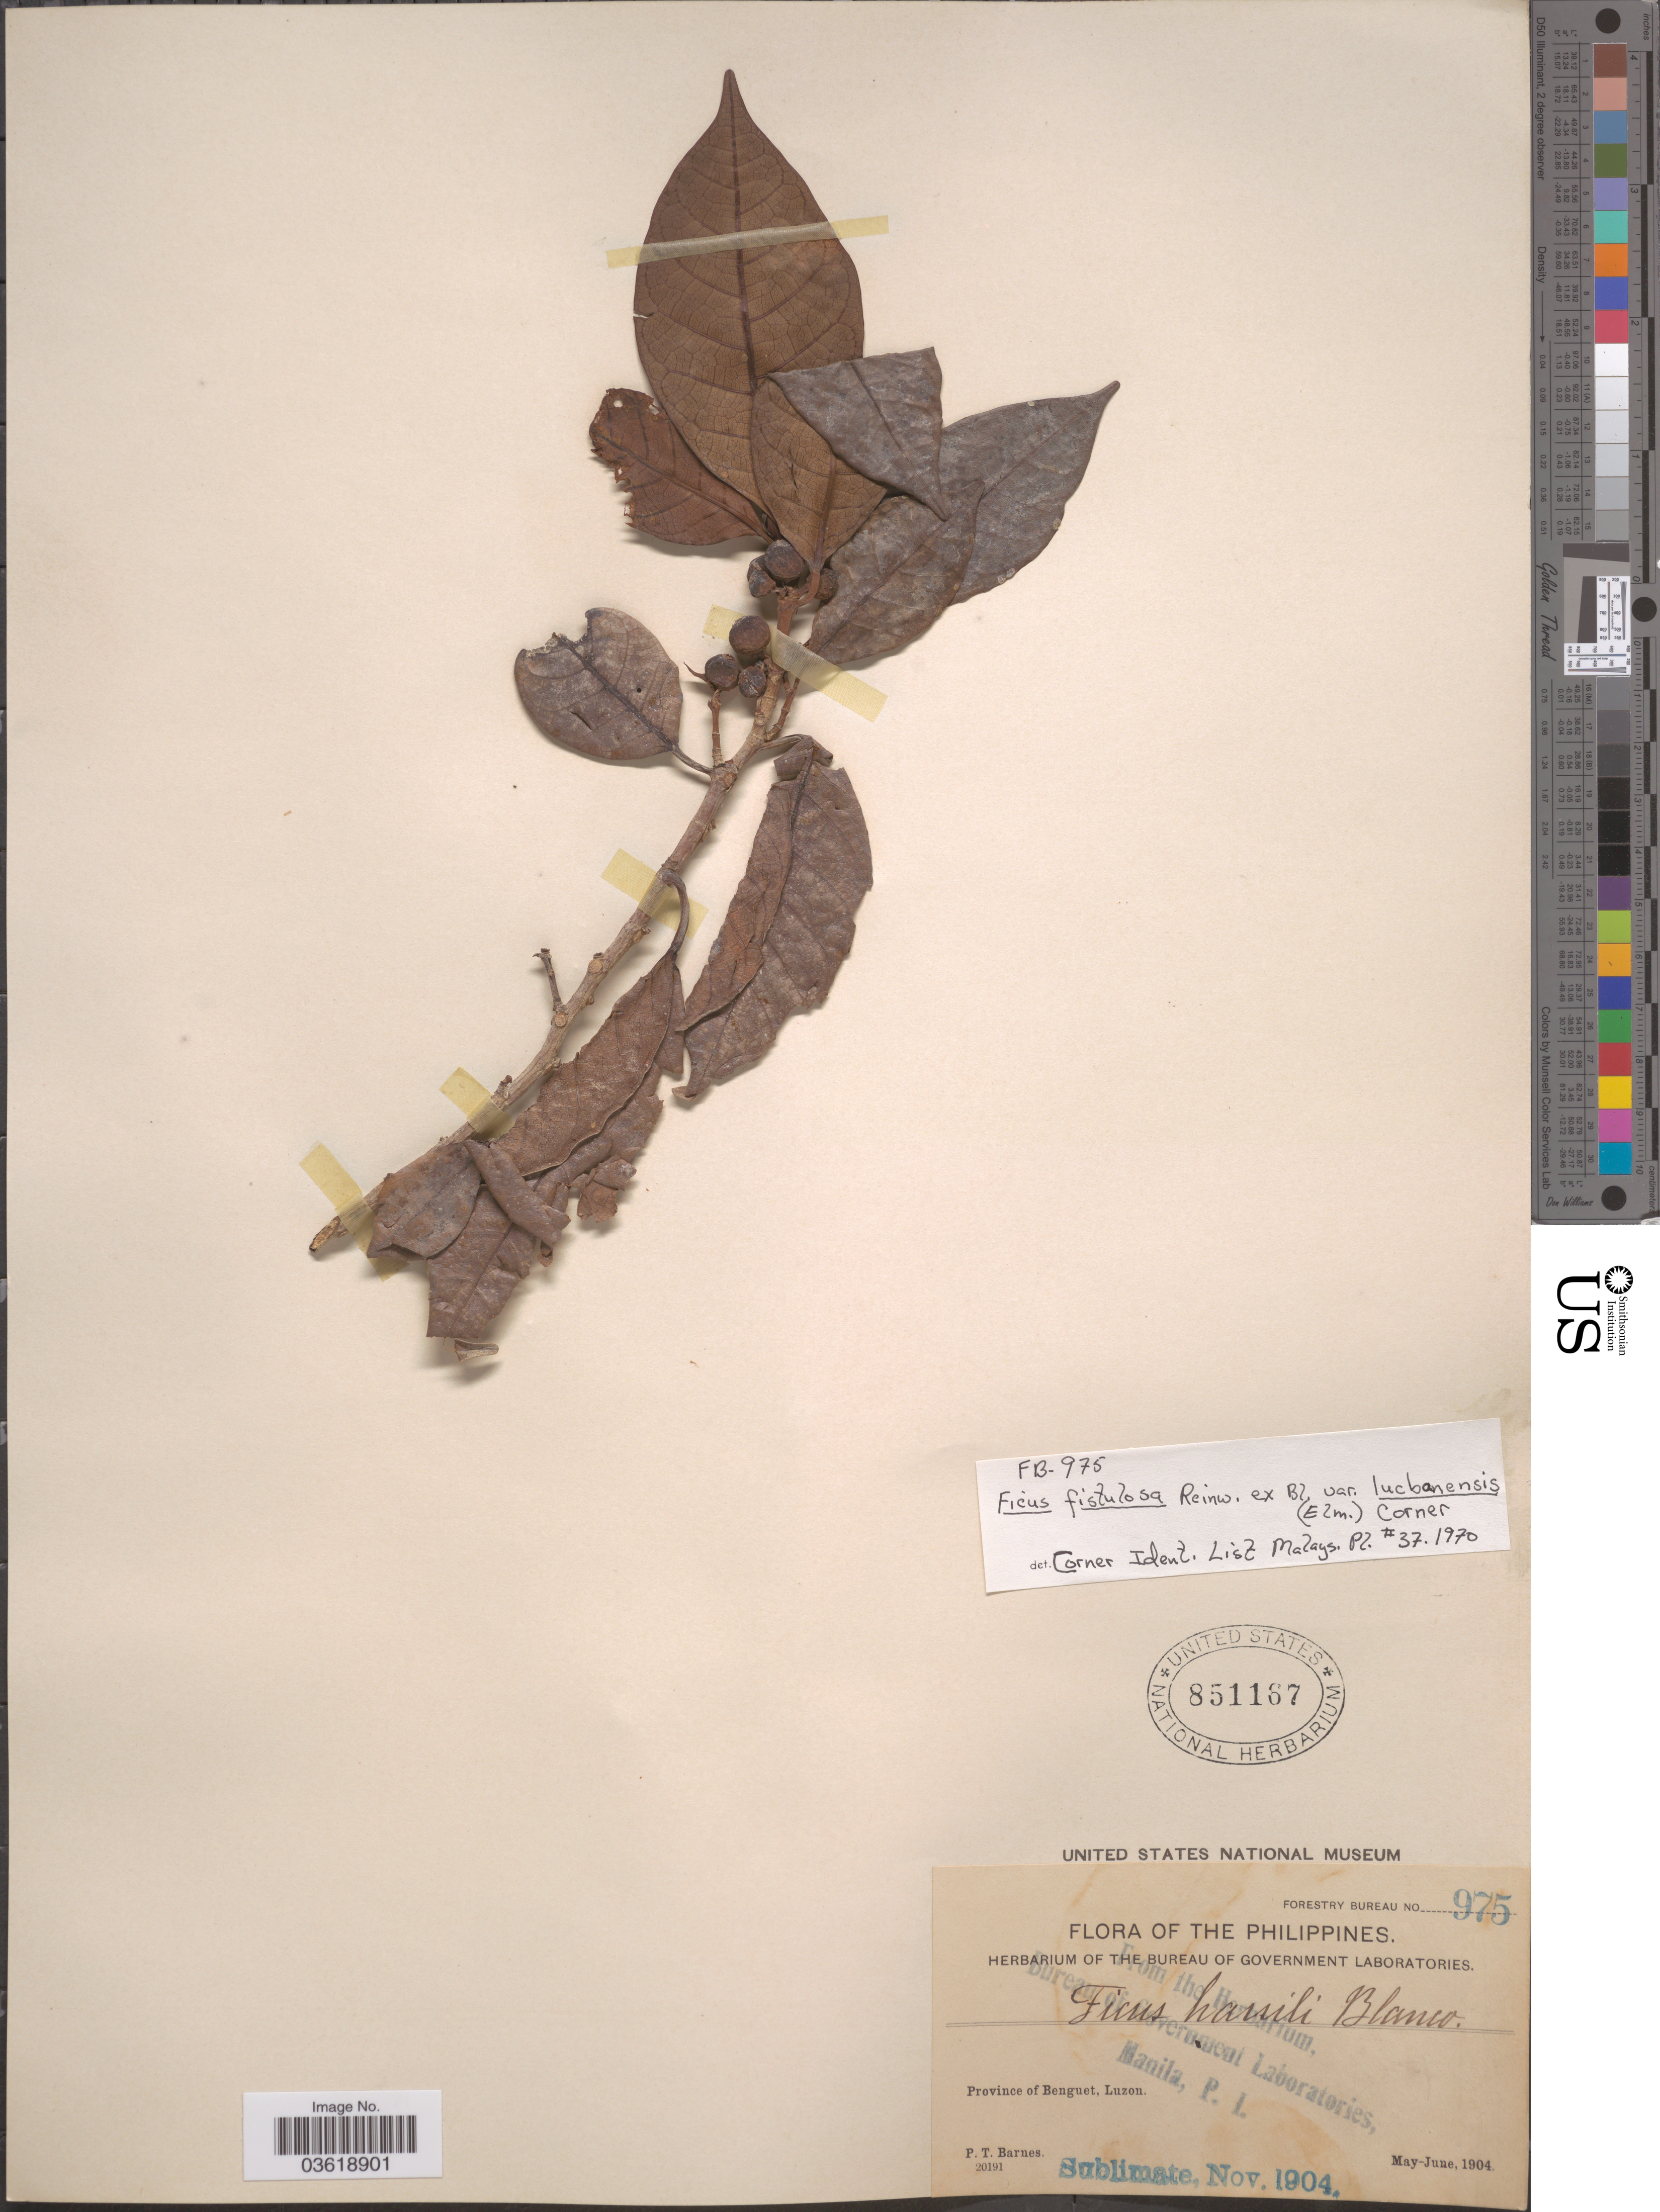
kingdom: Plantae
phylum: Tracheophyta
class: Magnoliopsida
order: Rosales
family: Moraceae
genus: Ficus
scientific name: Ficus fistulosa var. lucbanensis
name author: (Elmer) Corner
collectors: P. Barnes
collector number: Forestry Bureau 975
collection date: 1904-05/1904-06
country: Philippines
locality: Province of Benguet, Luzon.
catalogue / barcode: US 851167